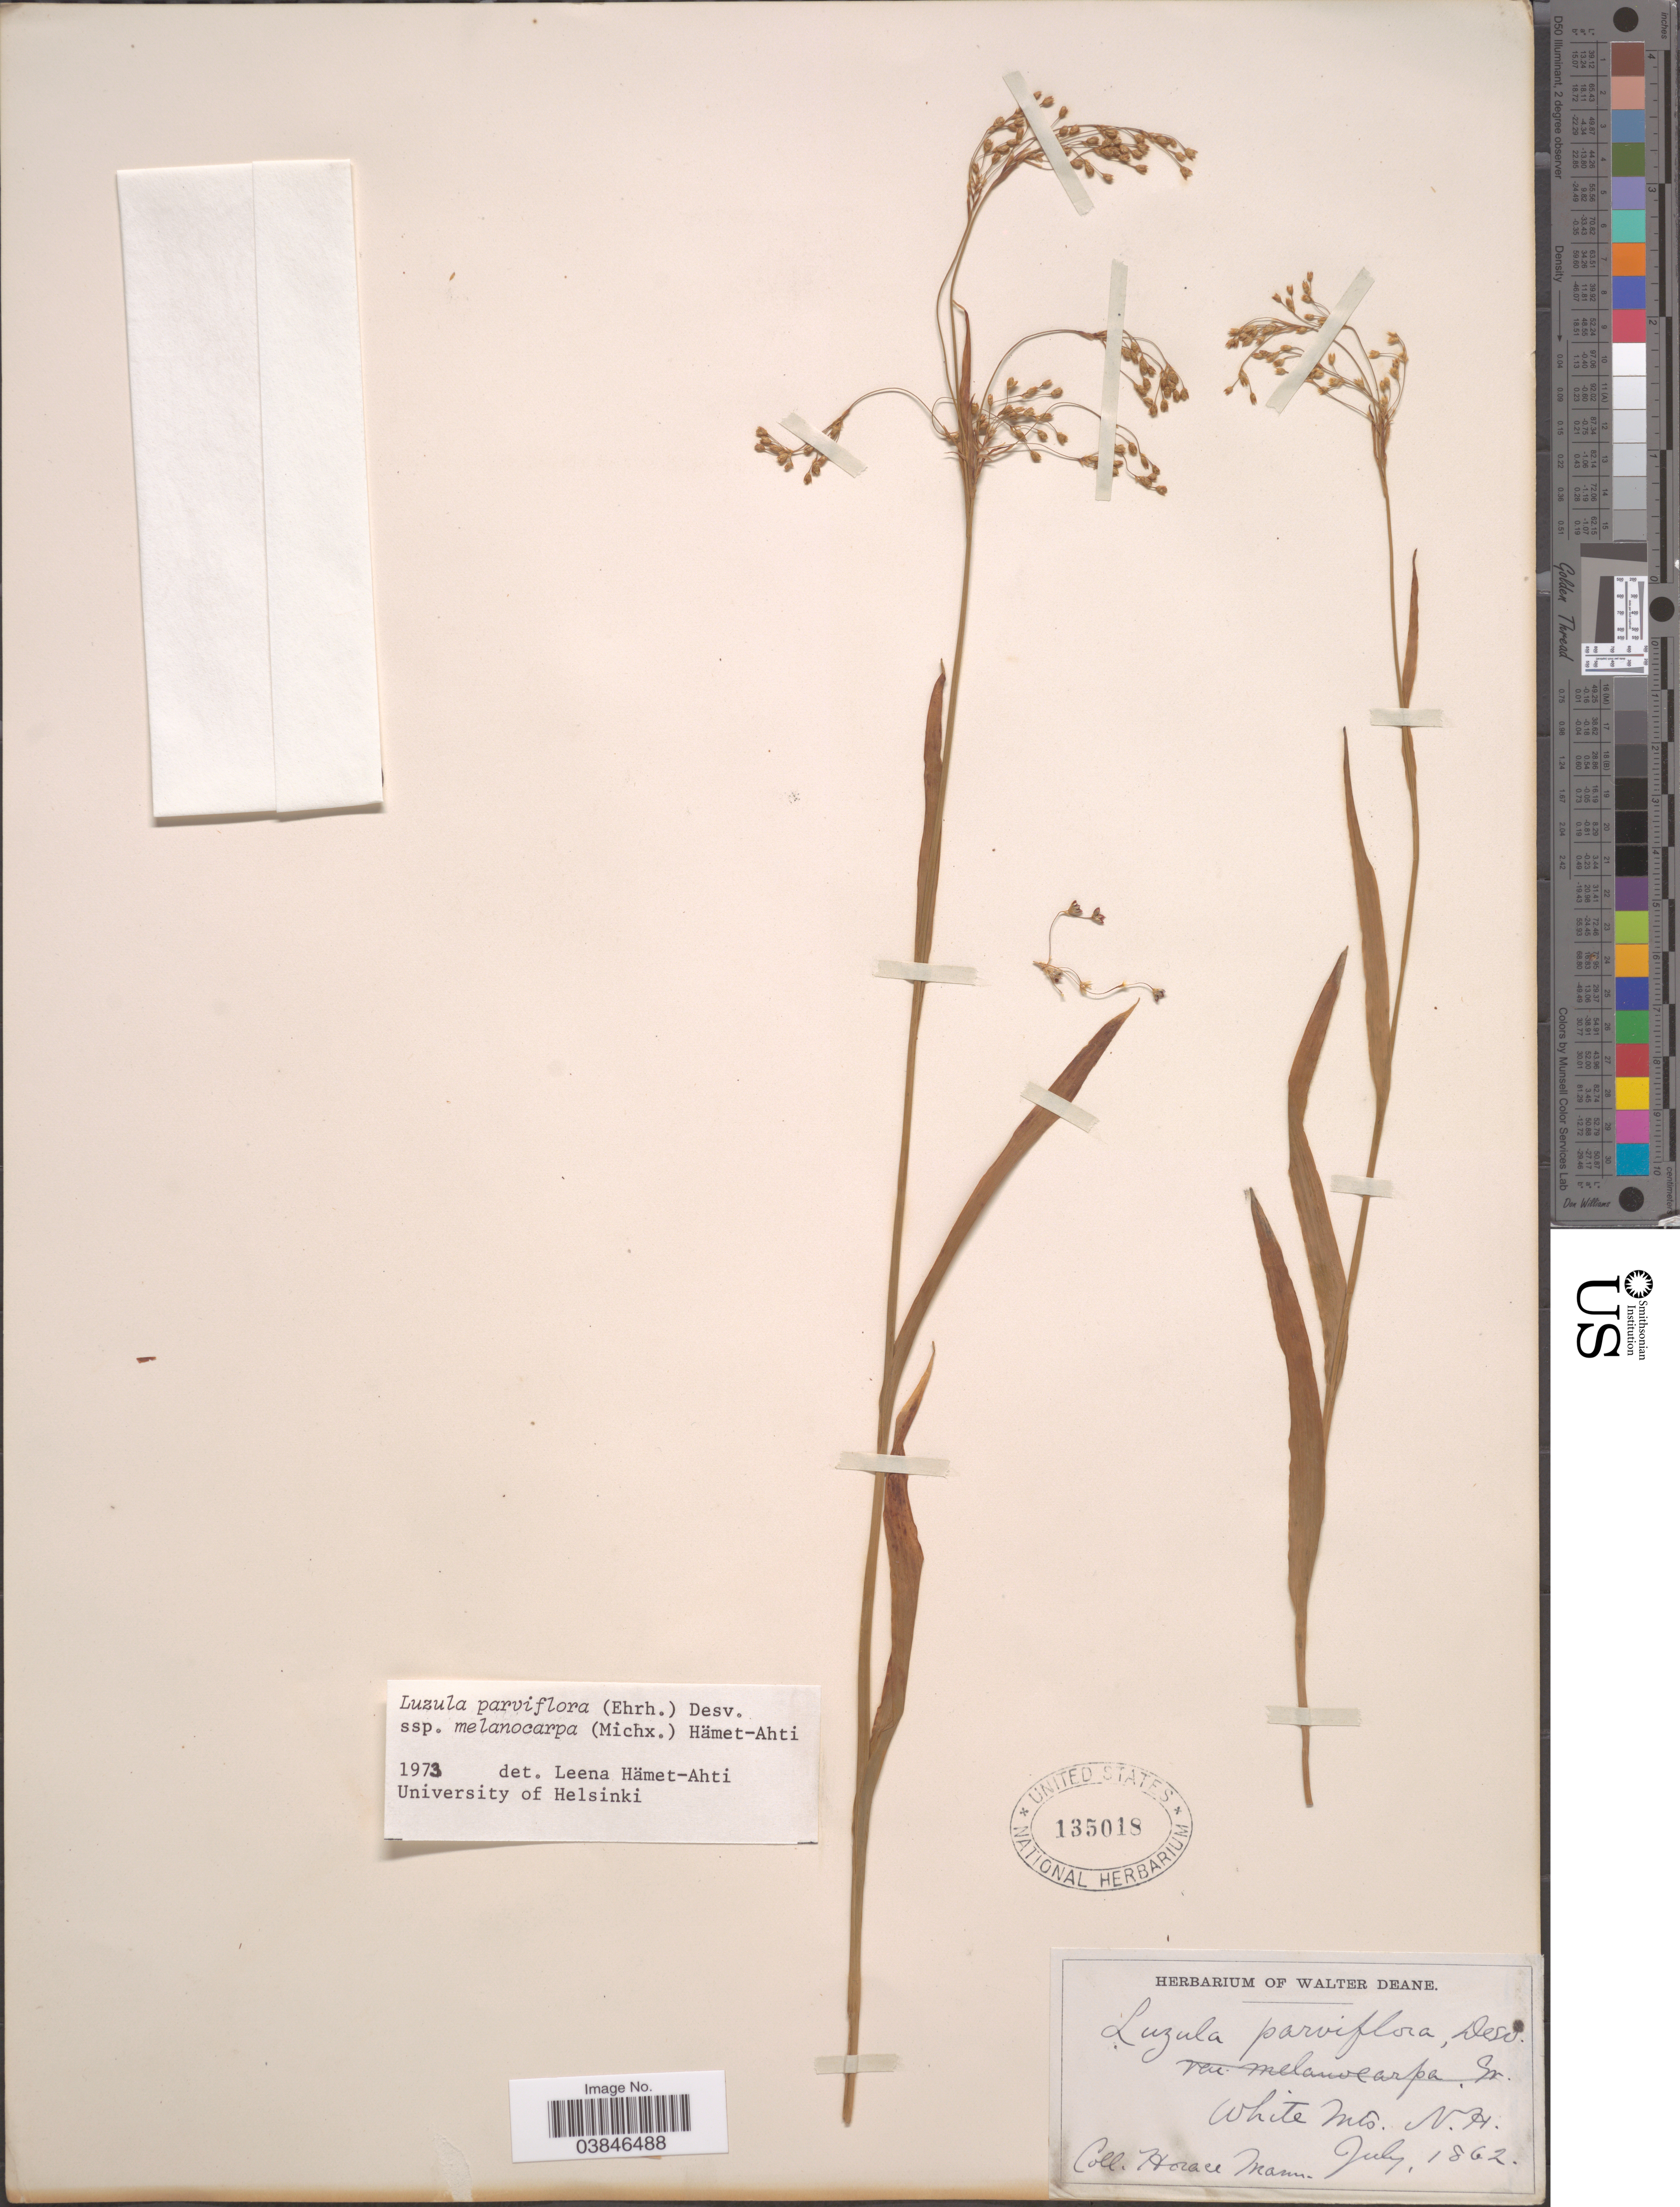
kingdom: Plantae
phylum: Tracheophyta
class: Liliopsida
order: Poales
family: Juncaceae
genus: Luzula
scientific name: Luzula parviflora subsp. melanocarpa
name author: Desv.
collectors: H. Mann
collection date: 1862-07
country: United States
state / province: New Hampshire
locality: White Mts.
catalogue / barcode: US 135018